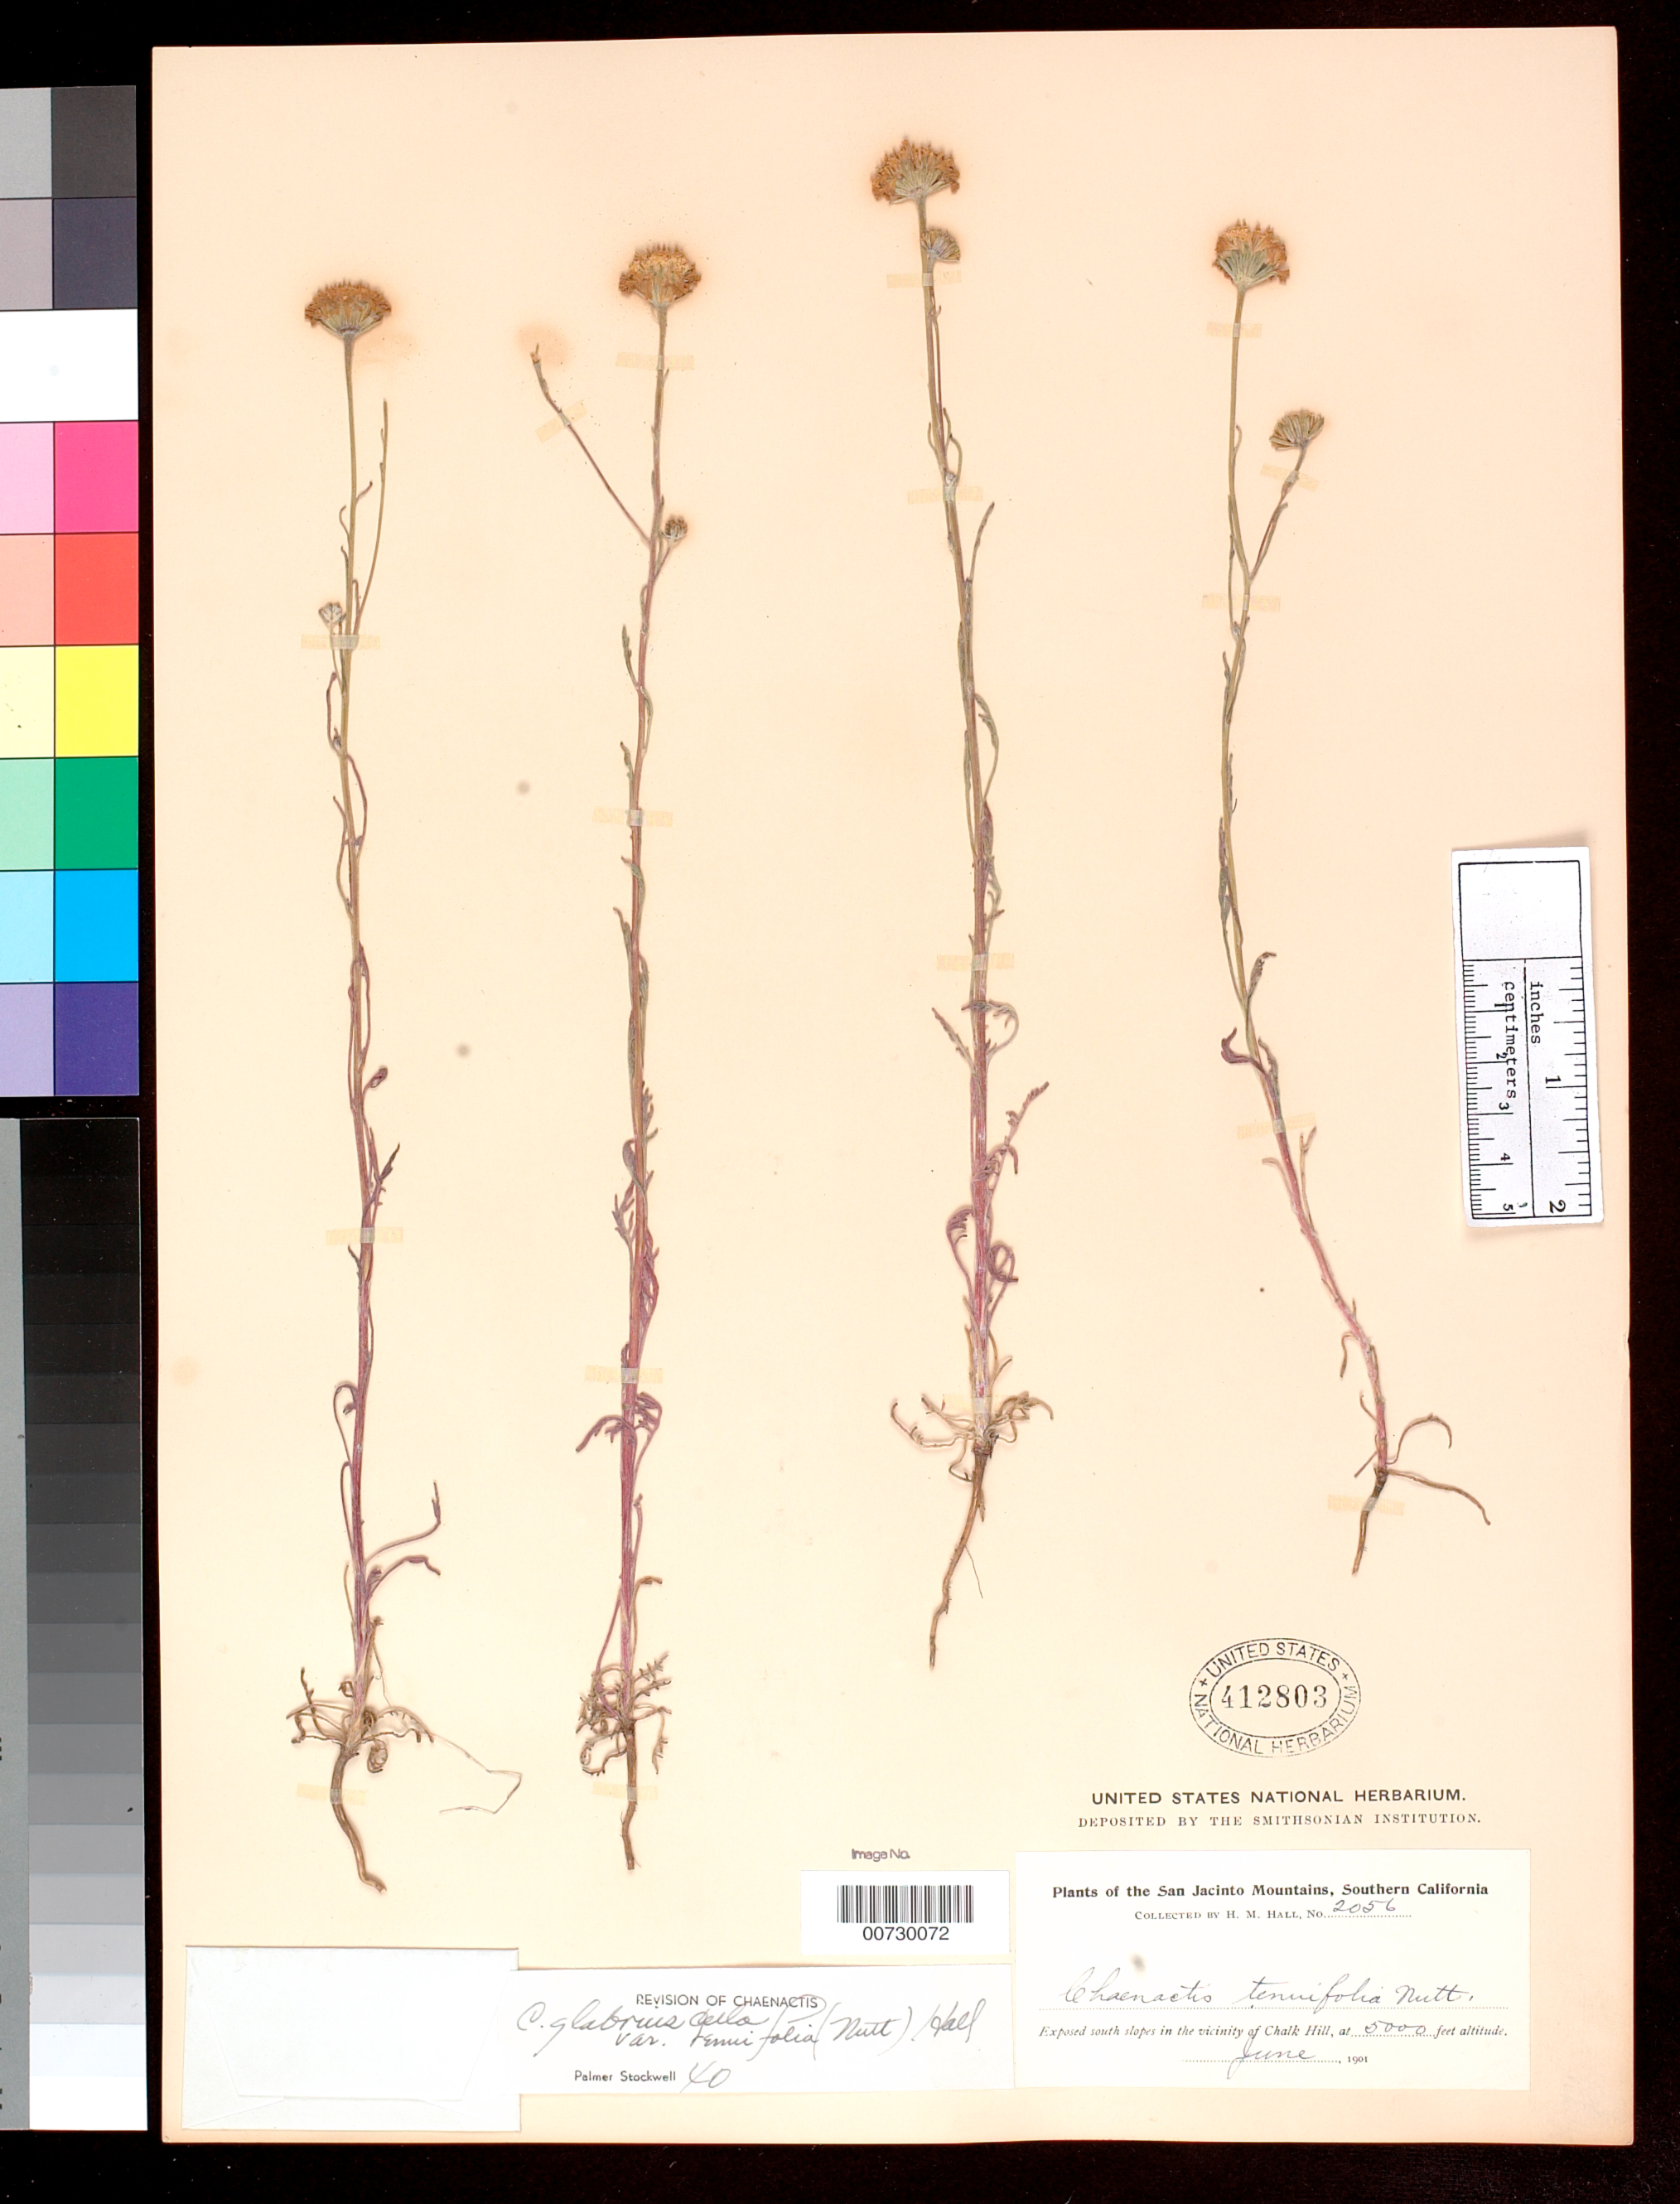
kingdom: Plantae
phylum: Tracheophyta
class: Magnoliopsida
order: Asterales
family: Asteraceae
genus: Chaenactis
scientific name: Chaenactis glabriuscula var. tenuifolia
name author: (Nutt.) Hall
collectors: H. M. Hall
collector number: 2056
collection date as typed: Jun 1901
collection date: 1901-06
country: United States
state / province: California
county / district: Riverside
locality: San Jacinto Mts., exposed south slopes in the vicinity of Chalk Hill.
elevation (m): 1524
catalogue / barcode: US 412803